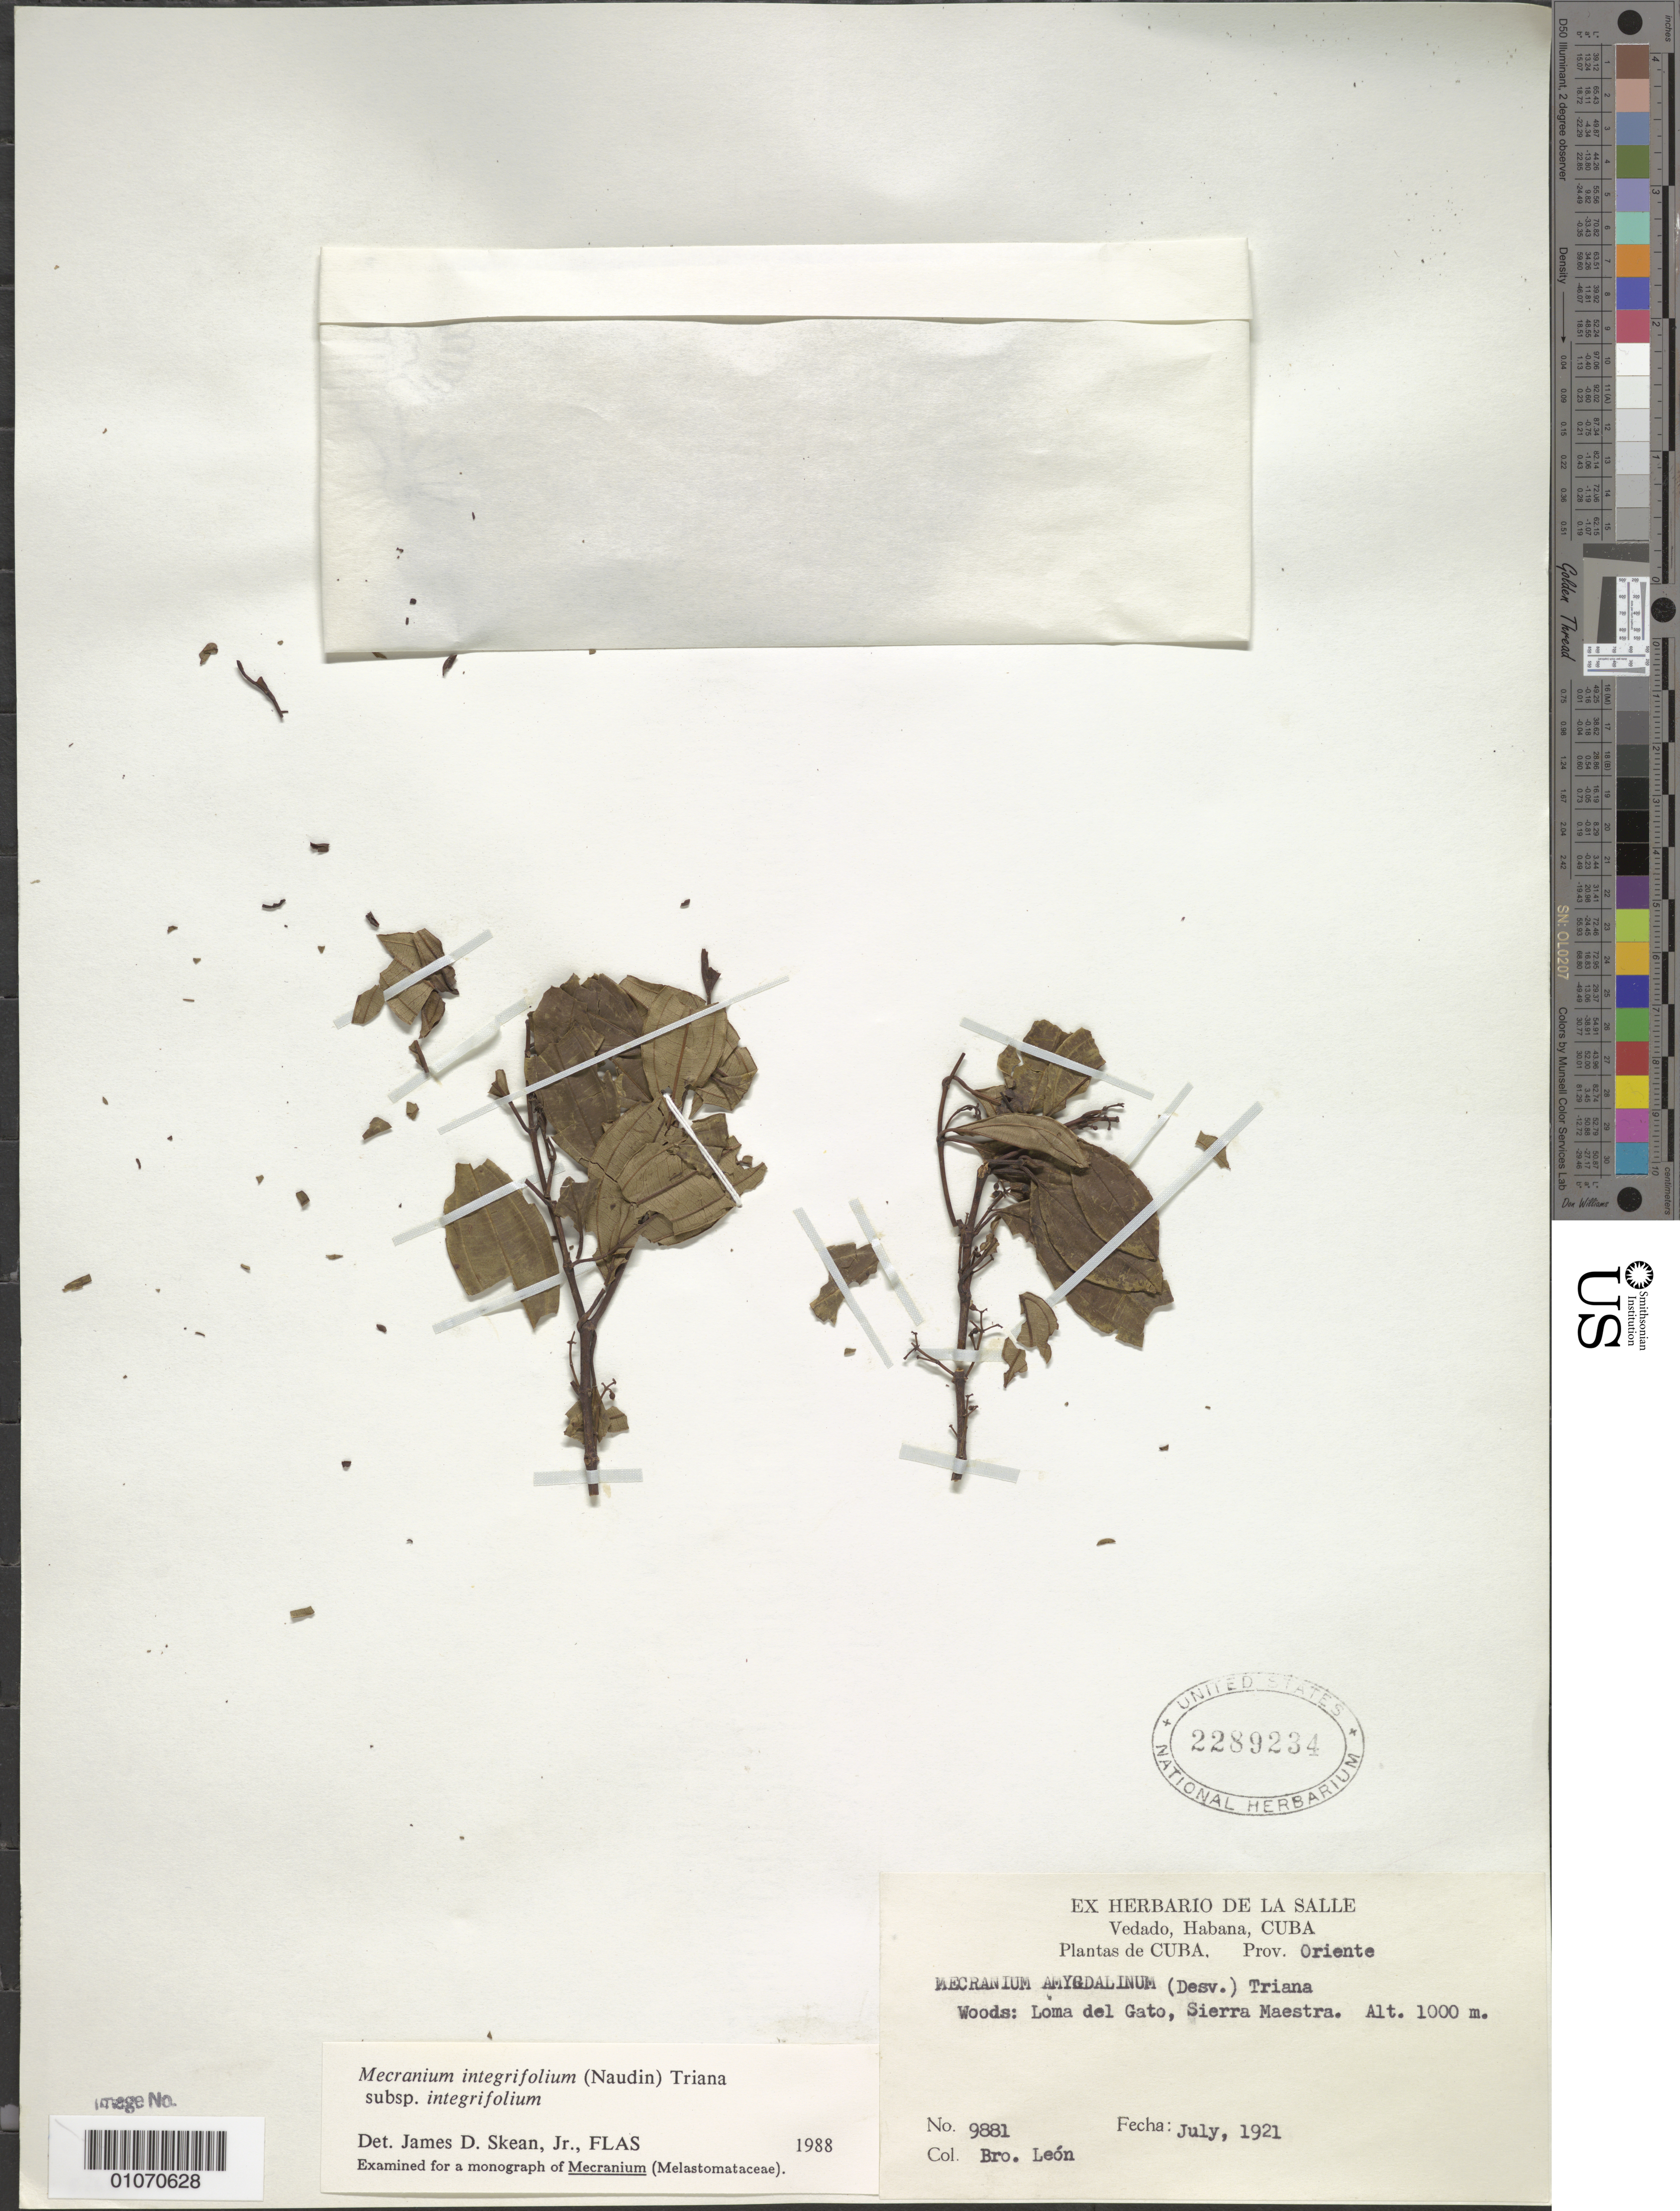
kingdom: Plantae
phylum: Tracheophyta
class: Magnoliopsida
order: Myrtales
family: Melastomataceae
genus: Mecranium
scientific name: Mecranium integrifolium subsp. integrifolium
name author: (Naudin) Triana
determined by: Skean, J. D., Jr.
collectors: Bro. León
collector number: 9881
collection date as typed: Jul 1921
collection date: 1921-07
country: Cuba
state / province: Oriente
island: Cuba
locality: Sierra Maestra, Loma del Gato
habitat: Woods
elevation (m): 1000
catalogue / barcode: US 2289234